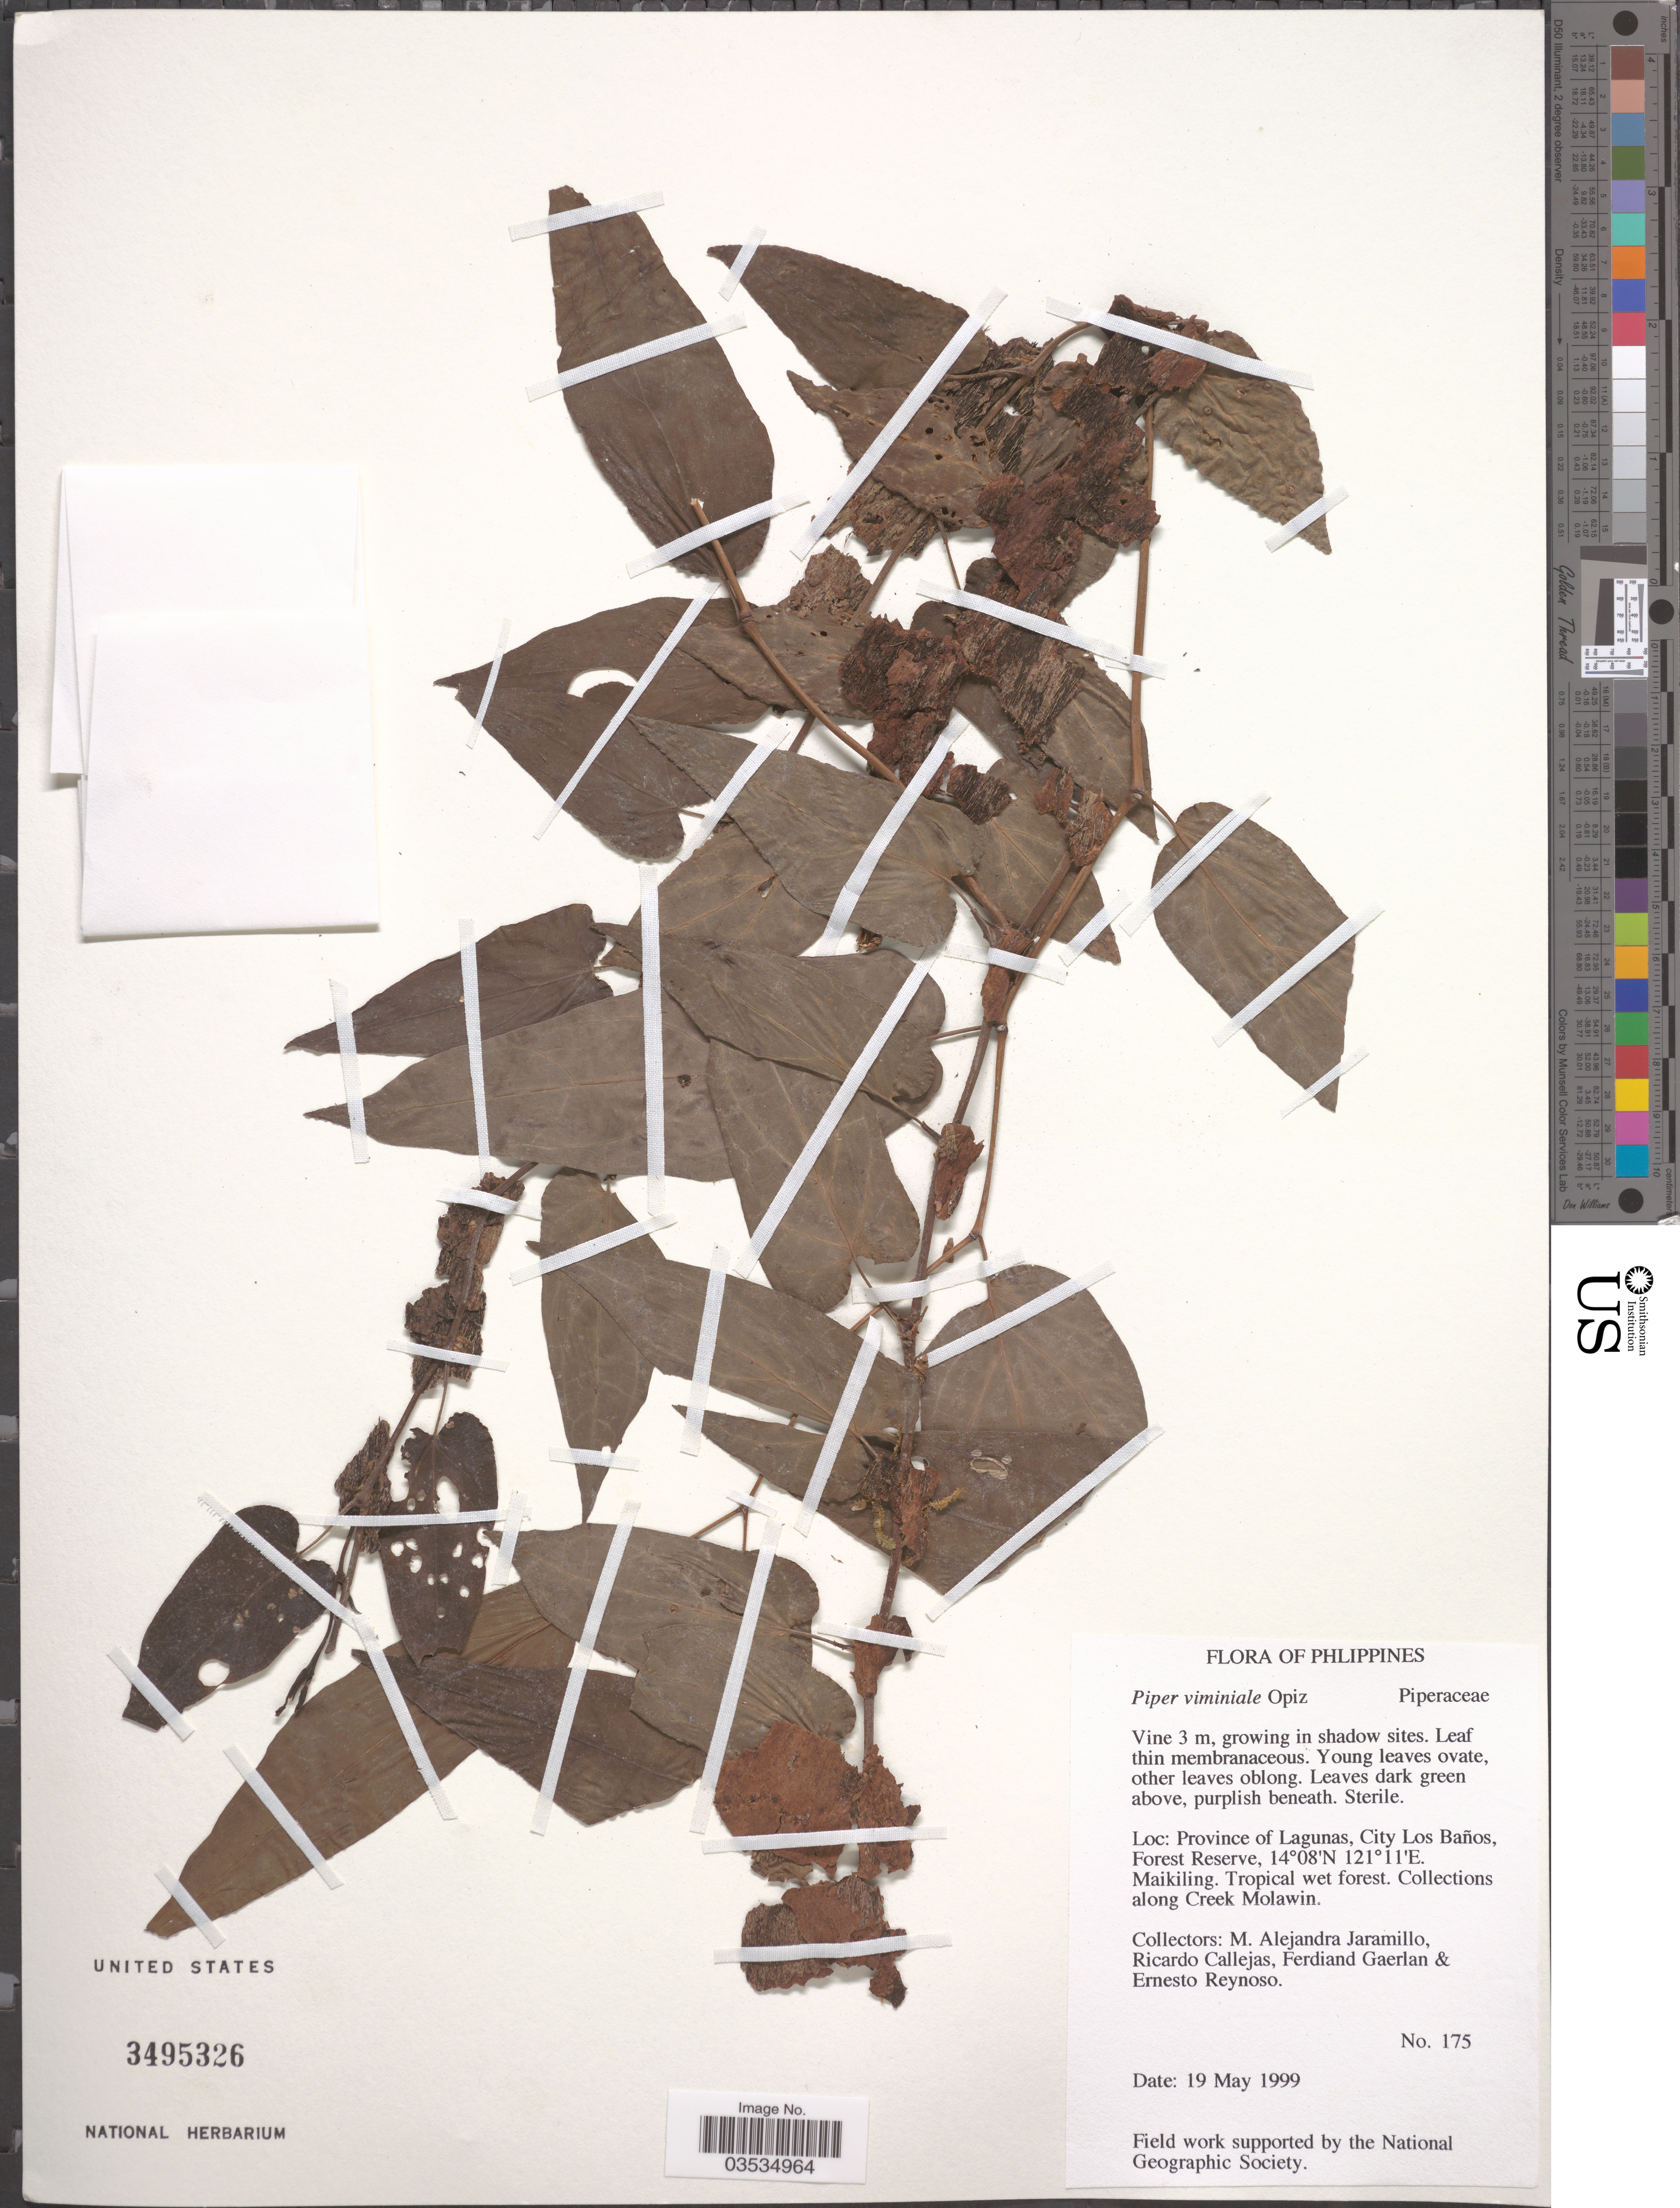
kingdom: Plantae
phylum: Tracheophyta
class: Magnoliopsida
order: Piperales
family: Piperaceae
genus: Piper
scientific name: Piper viminale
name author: Opiz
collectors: M. A. Jaramillo, R. Callejas, F. Gaerlan & E. Reynoso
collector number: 175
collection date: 1999-05-19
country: Philippines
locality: Province of Lagunas, City Los Baños, Forest Reserve. Maikiling. Along Creek Molawin.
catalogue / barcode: US 3495326